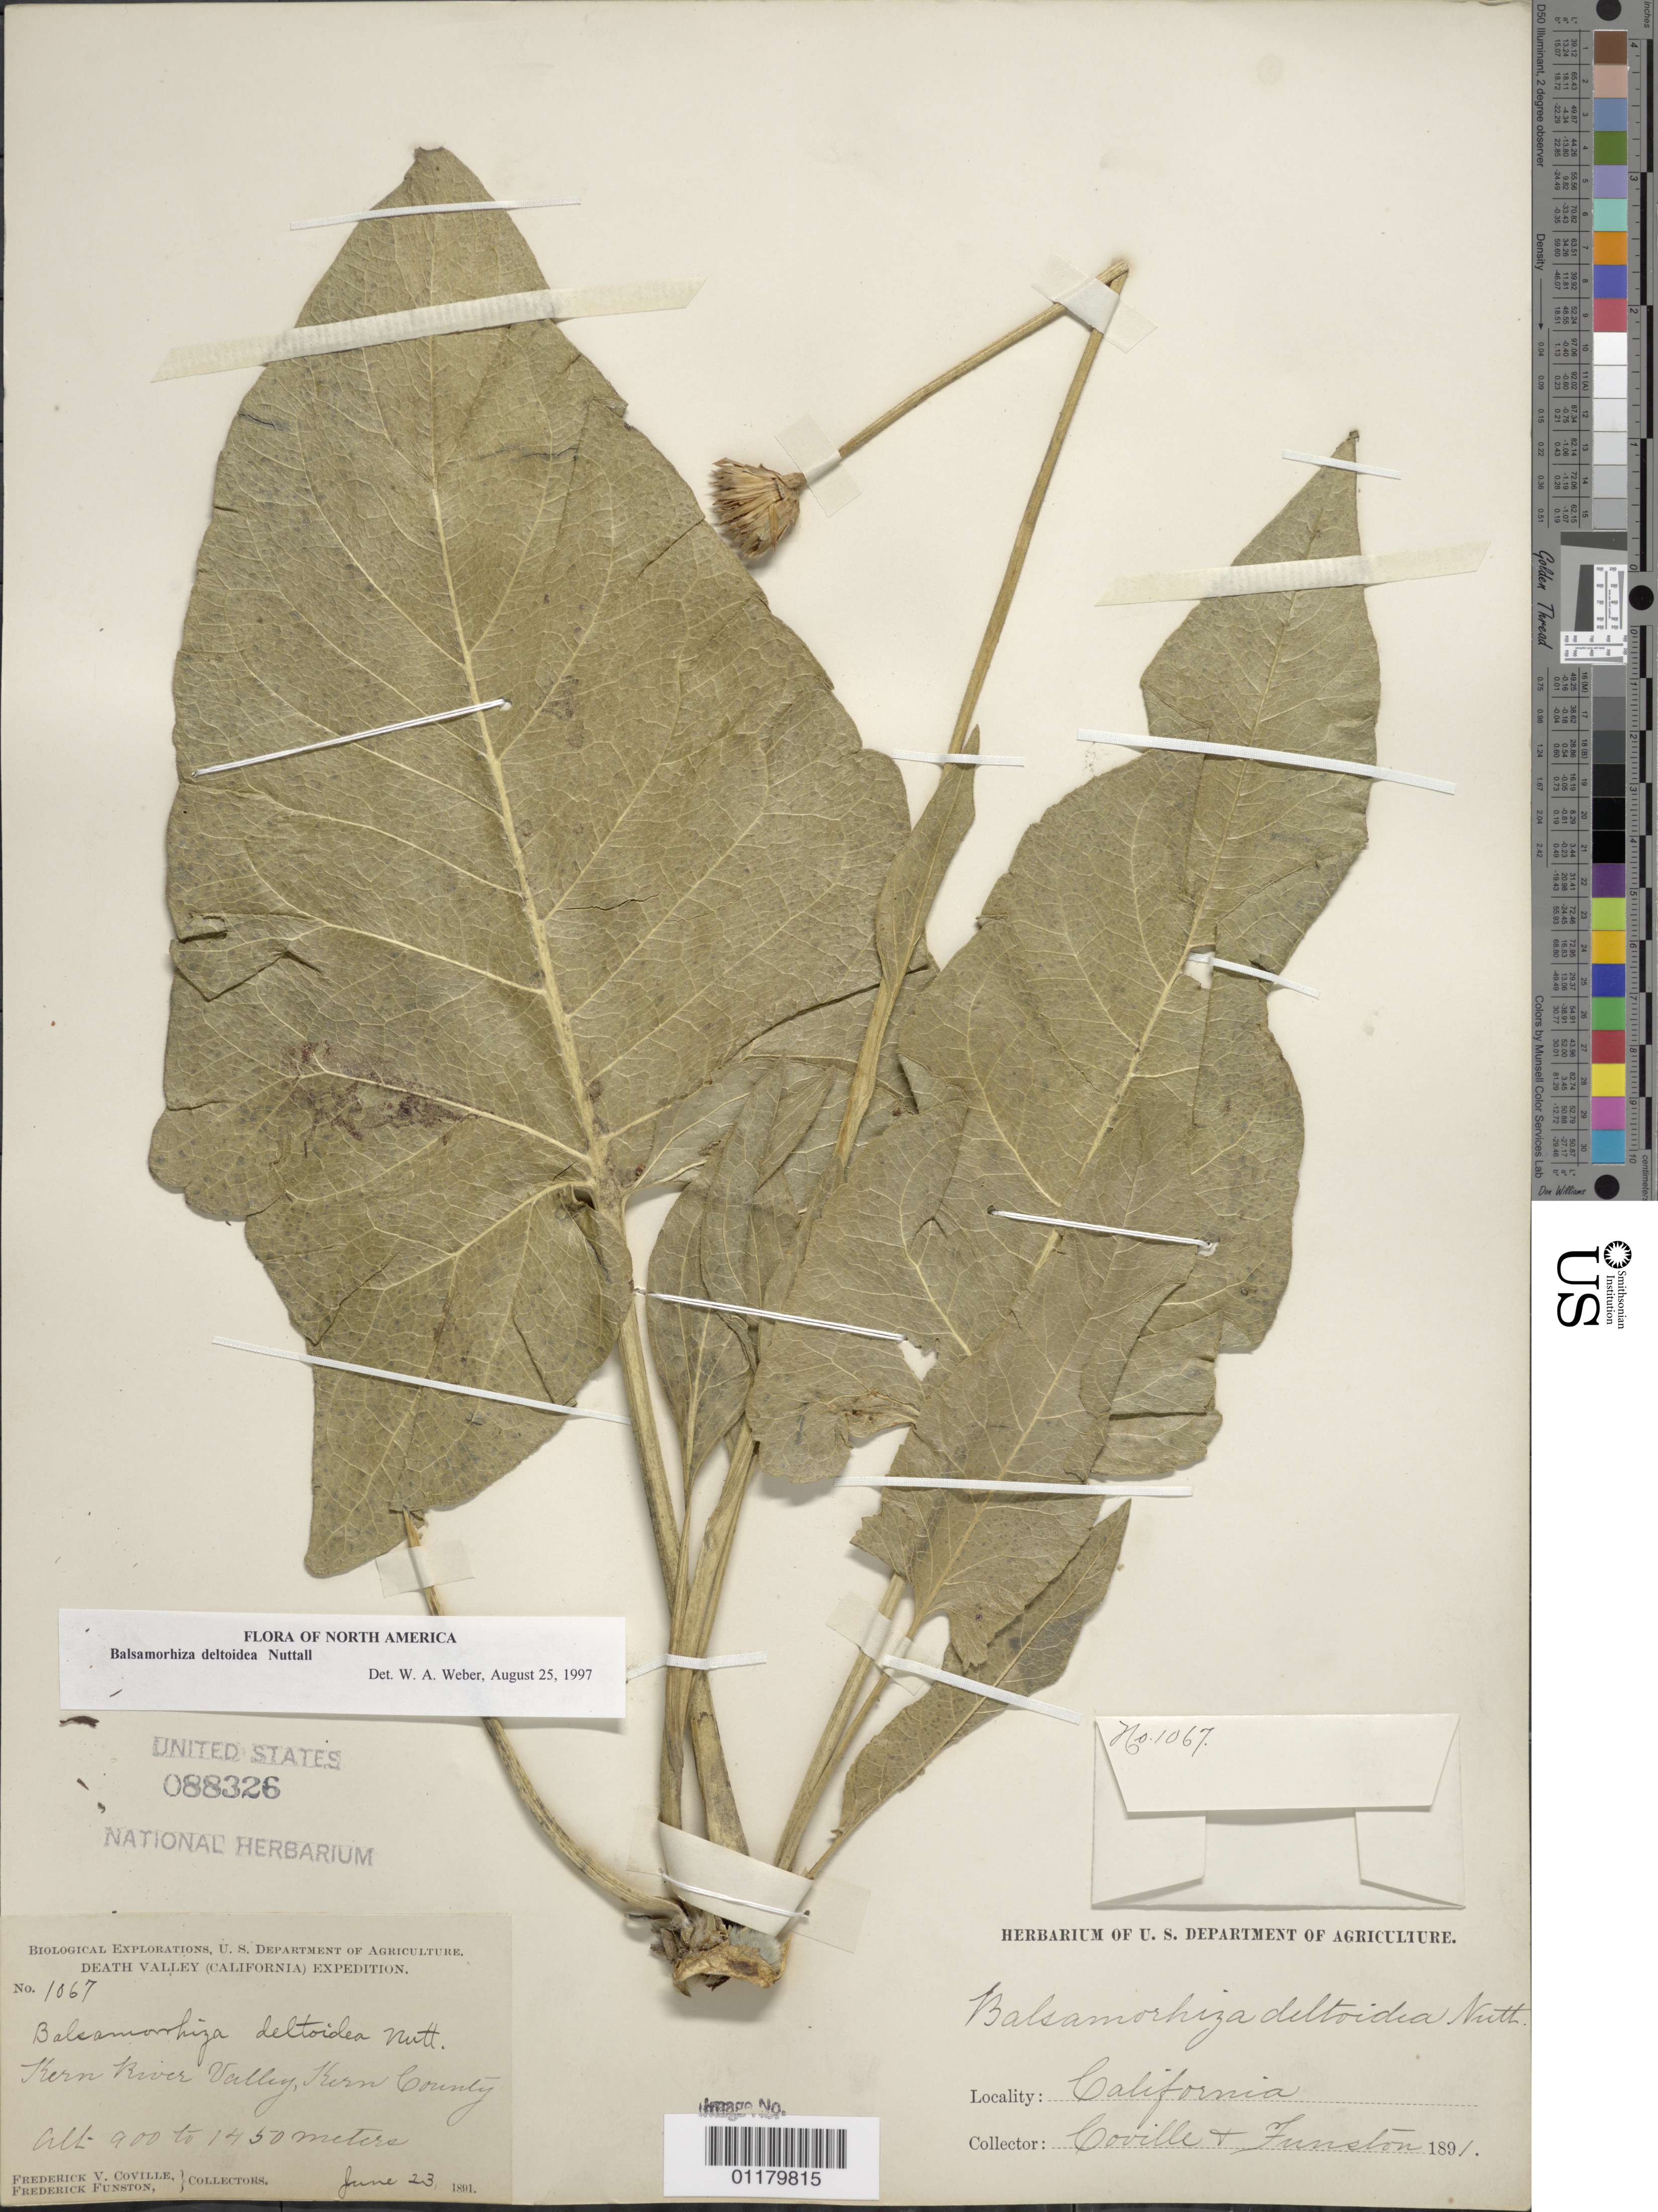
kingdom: Plantae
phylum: Tracheophyta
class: Magnoliopsida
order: Asterales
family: Asteraceae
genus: Balsamorhiza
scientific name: Balsamorhiza deltoidea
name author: Nutt.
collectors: F. V. Coville & F. Funston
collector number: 1067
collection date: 1891-06-23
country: United States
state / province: California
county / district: Kern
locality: Kern River Valley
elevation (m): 900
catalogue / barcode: US 88326